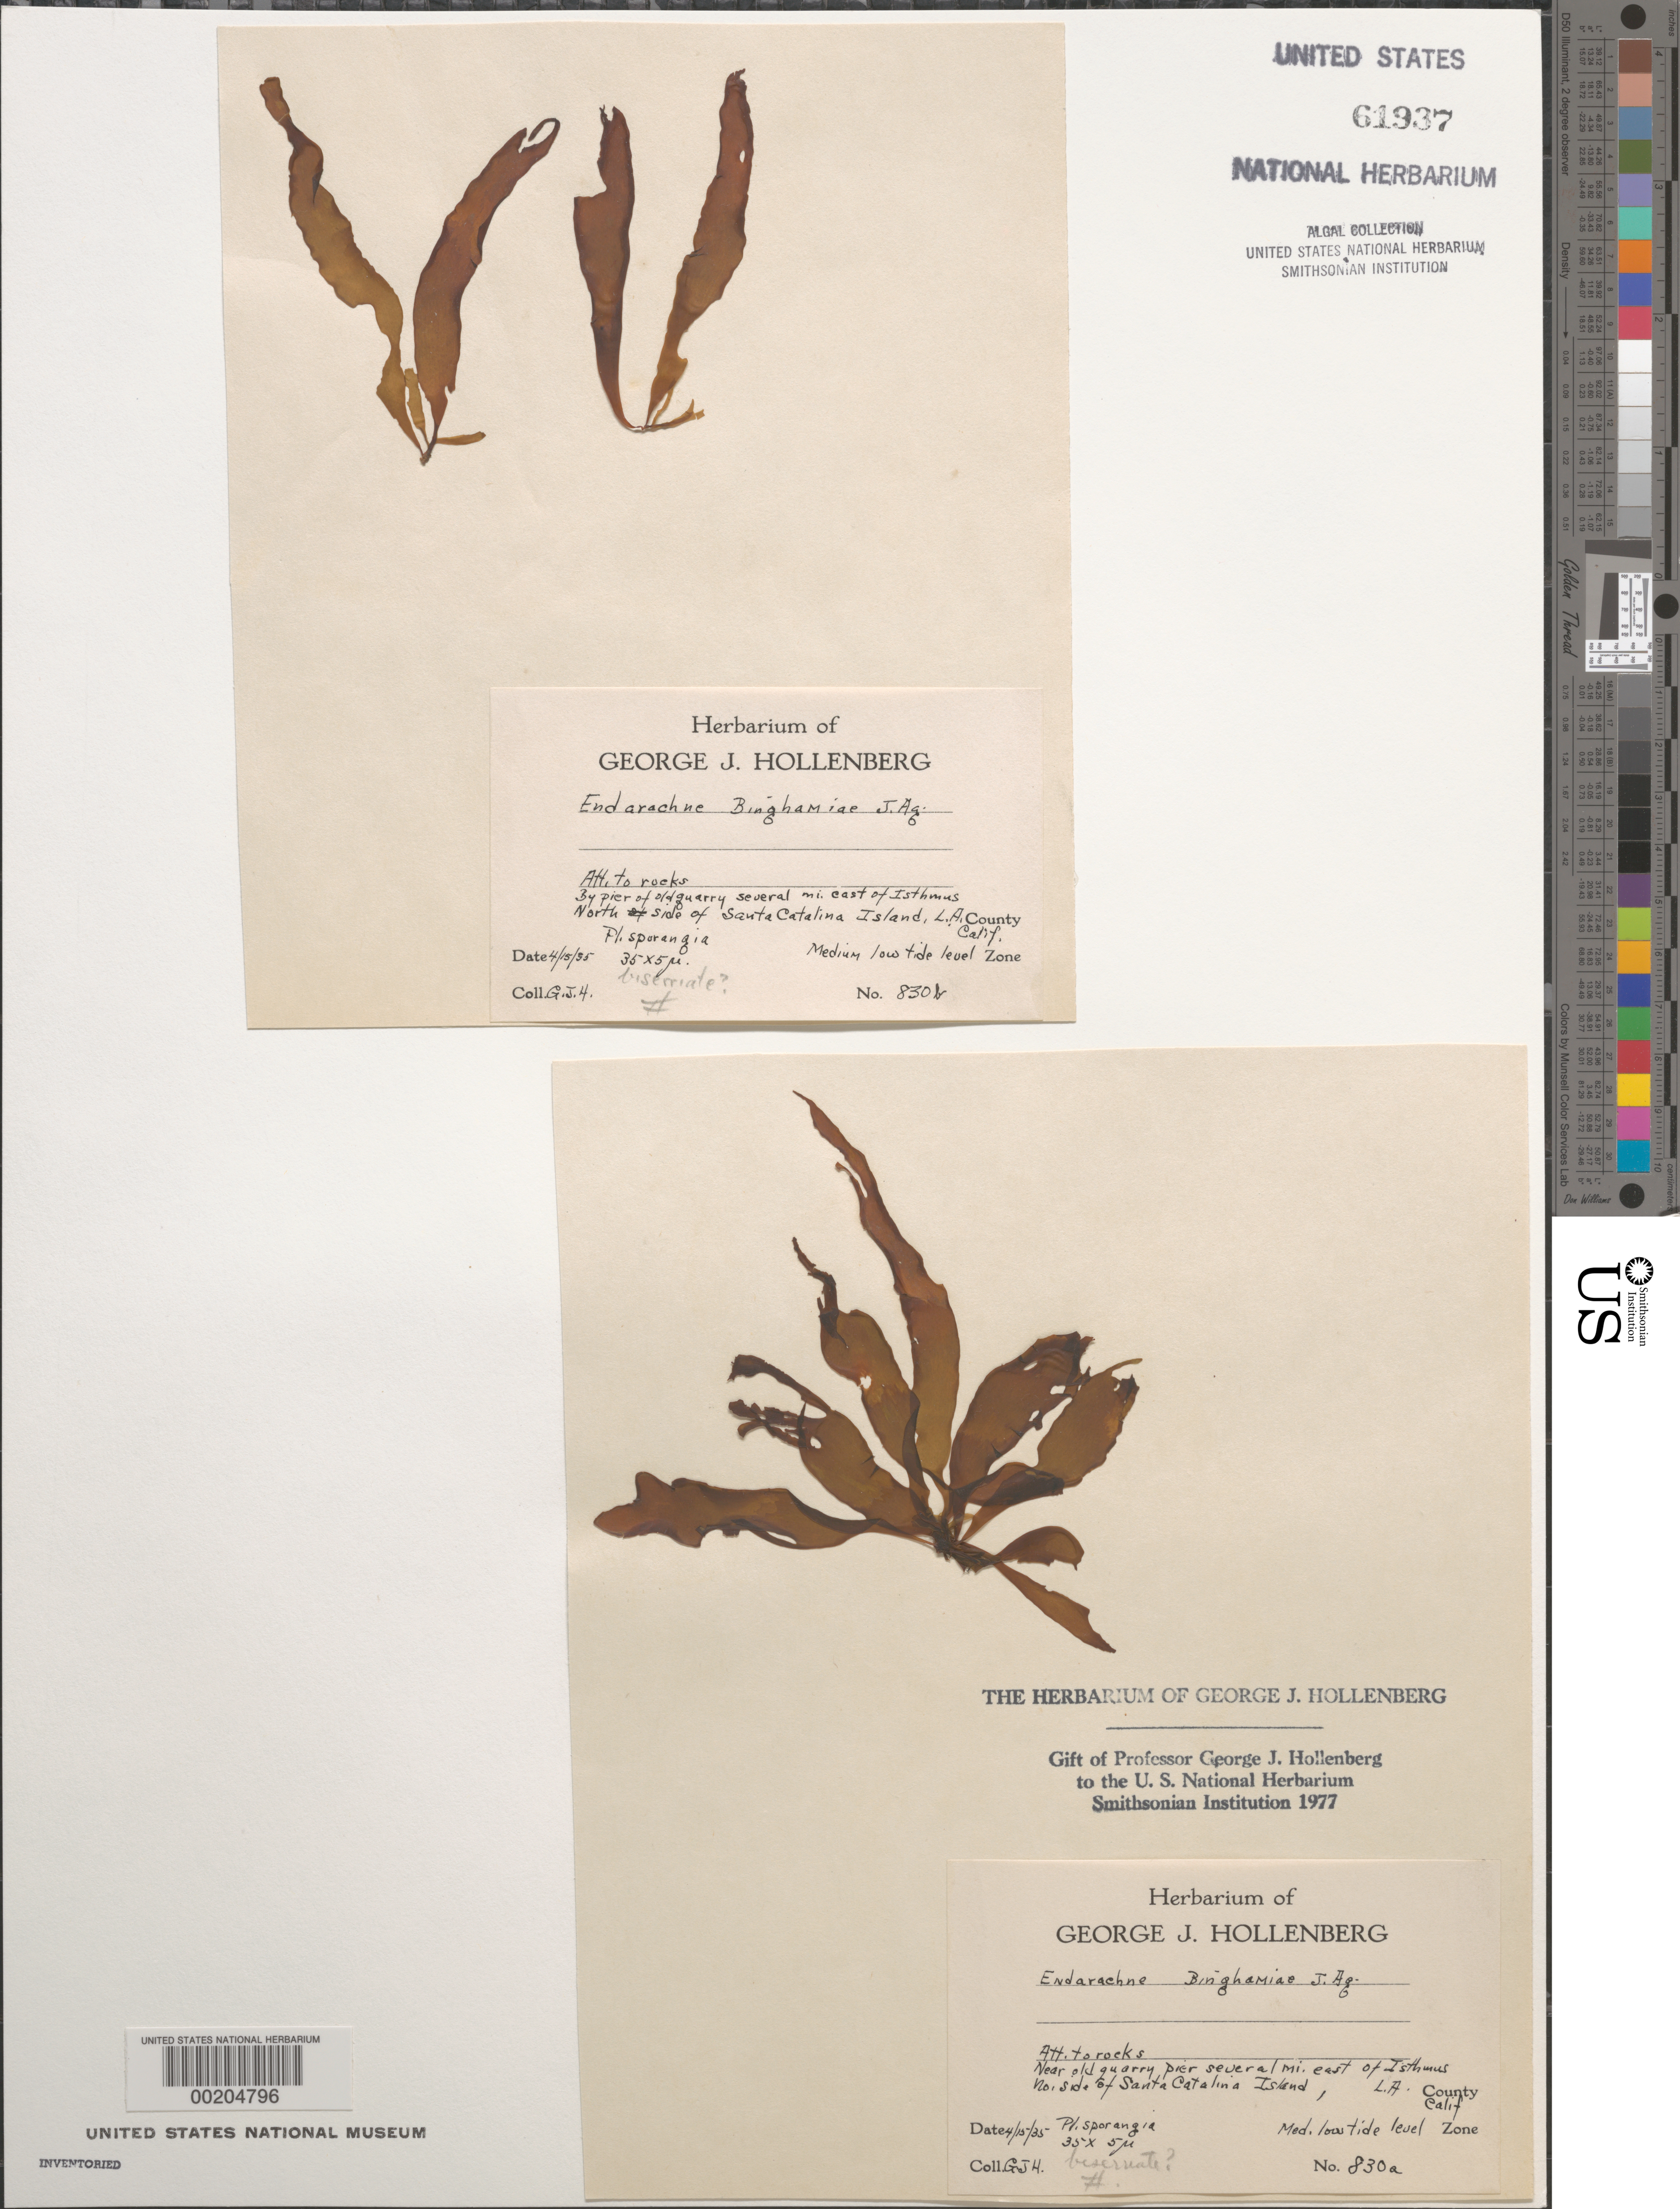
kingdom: Chromista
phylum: Ochrophyta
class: Phaeophyceae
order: Scytosiphonales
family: Scytosiphonaceae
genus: Petalonia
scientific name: Petalonia binghamiae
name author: (J. Agardh) K.L.Vinogr.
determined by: Algae name updating Project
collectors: G. Hollenberg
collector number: GJH 830A & GJH 830B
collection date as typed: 15 Apr 1935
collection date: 1935-04-15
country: United States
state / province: California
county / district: Los Angeles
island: Santa Catalina Island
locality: East of Isthmus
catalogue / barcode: US 61937